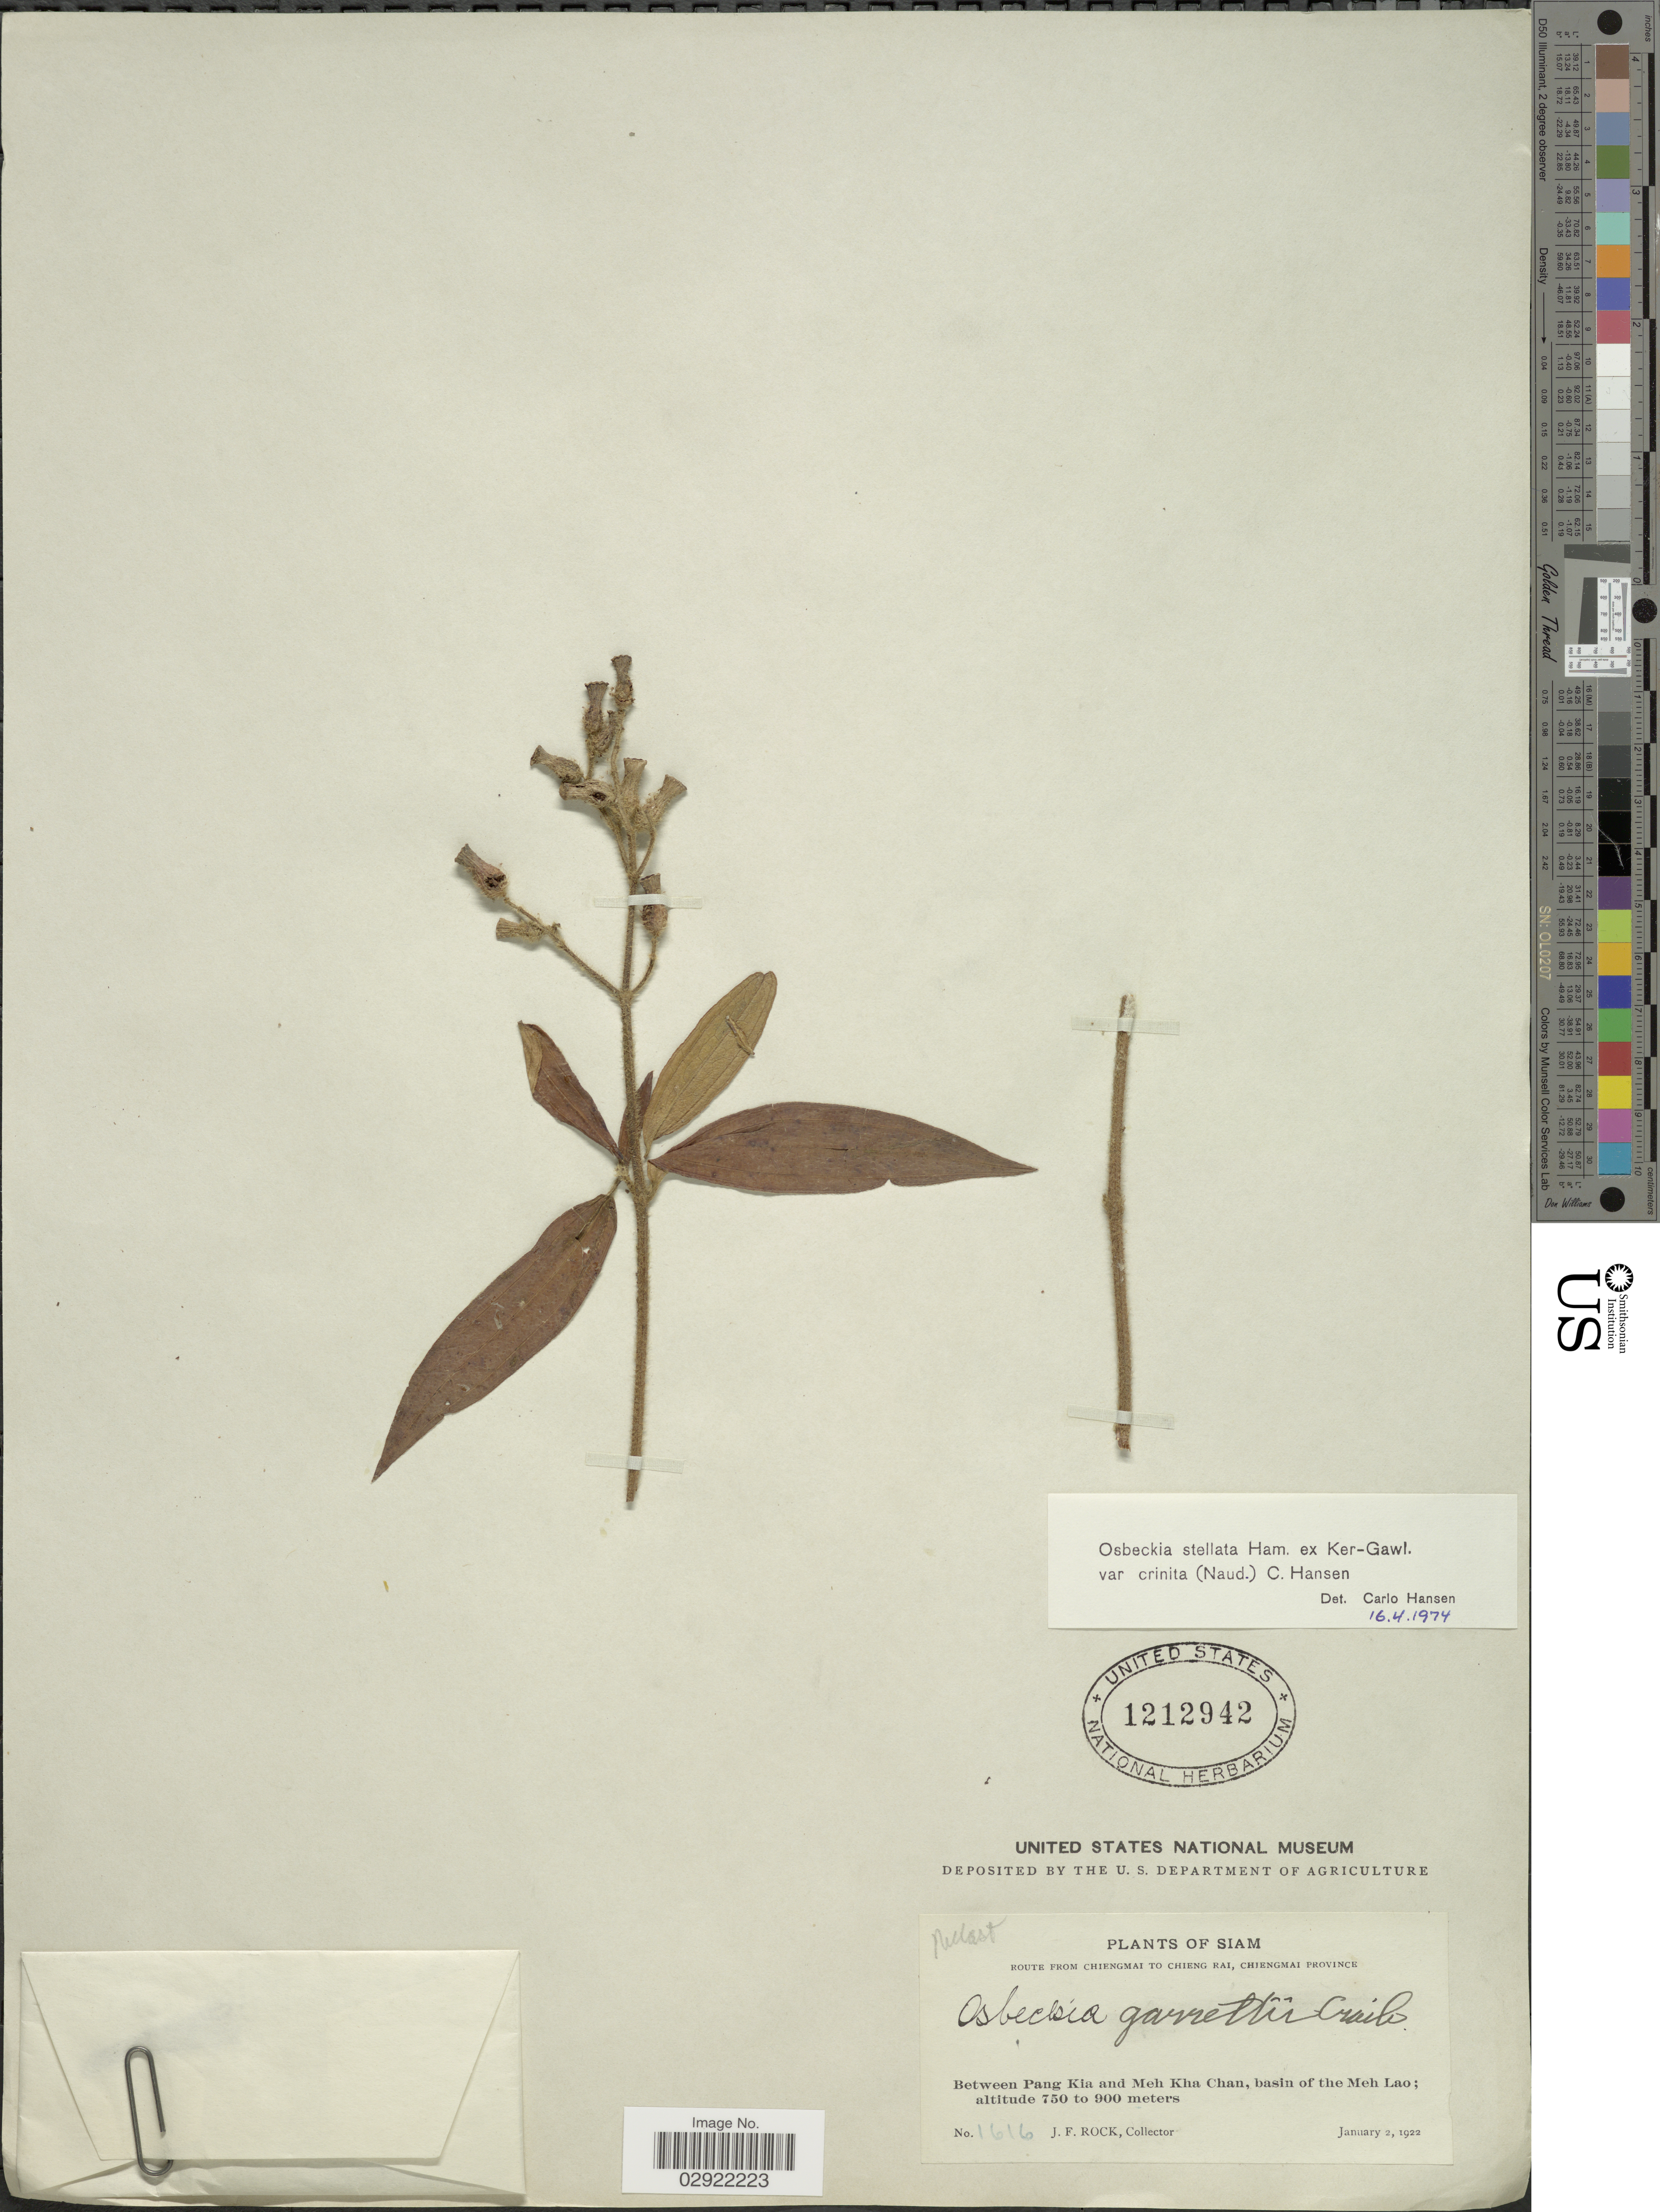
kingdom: Plantae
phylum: Tracheophyta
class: Magnoliopsida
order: Myrtales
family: Melastomataceae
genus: Osbeckia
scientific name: Osbeckia stellata var. crinita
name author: (Benth. ex Naudin) C.Hansen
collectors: J. Rock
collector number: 1616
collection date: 1922-01-02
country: Thailand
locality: Siam. Between Pang Kia and Meh Kha Chan, basin of the Meh Lao.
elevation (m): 750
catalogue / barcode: US 1212942